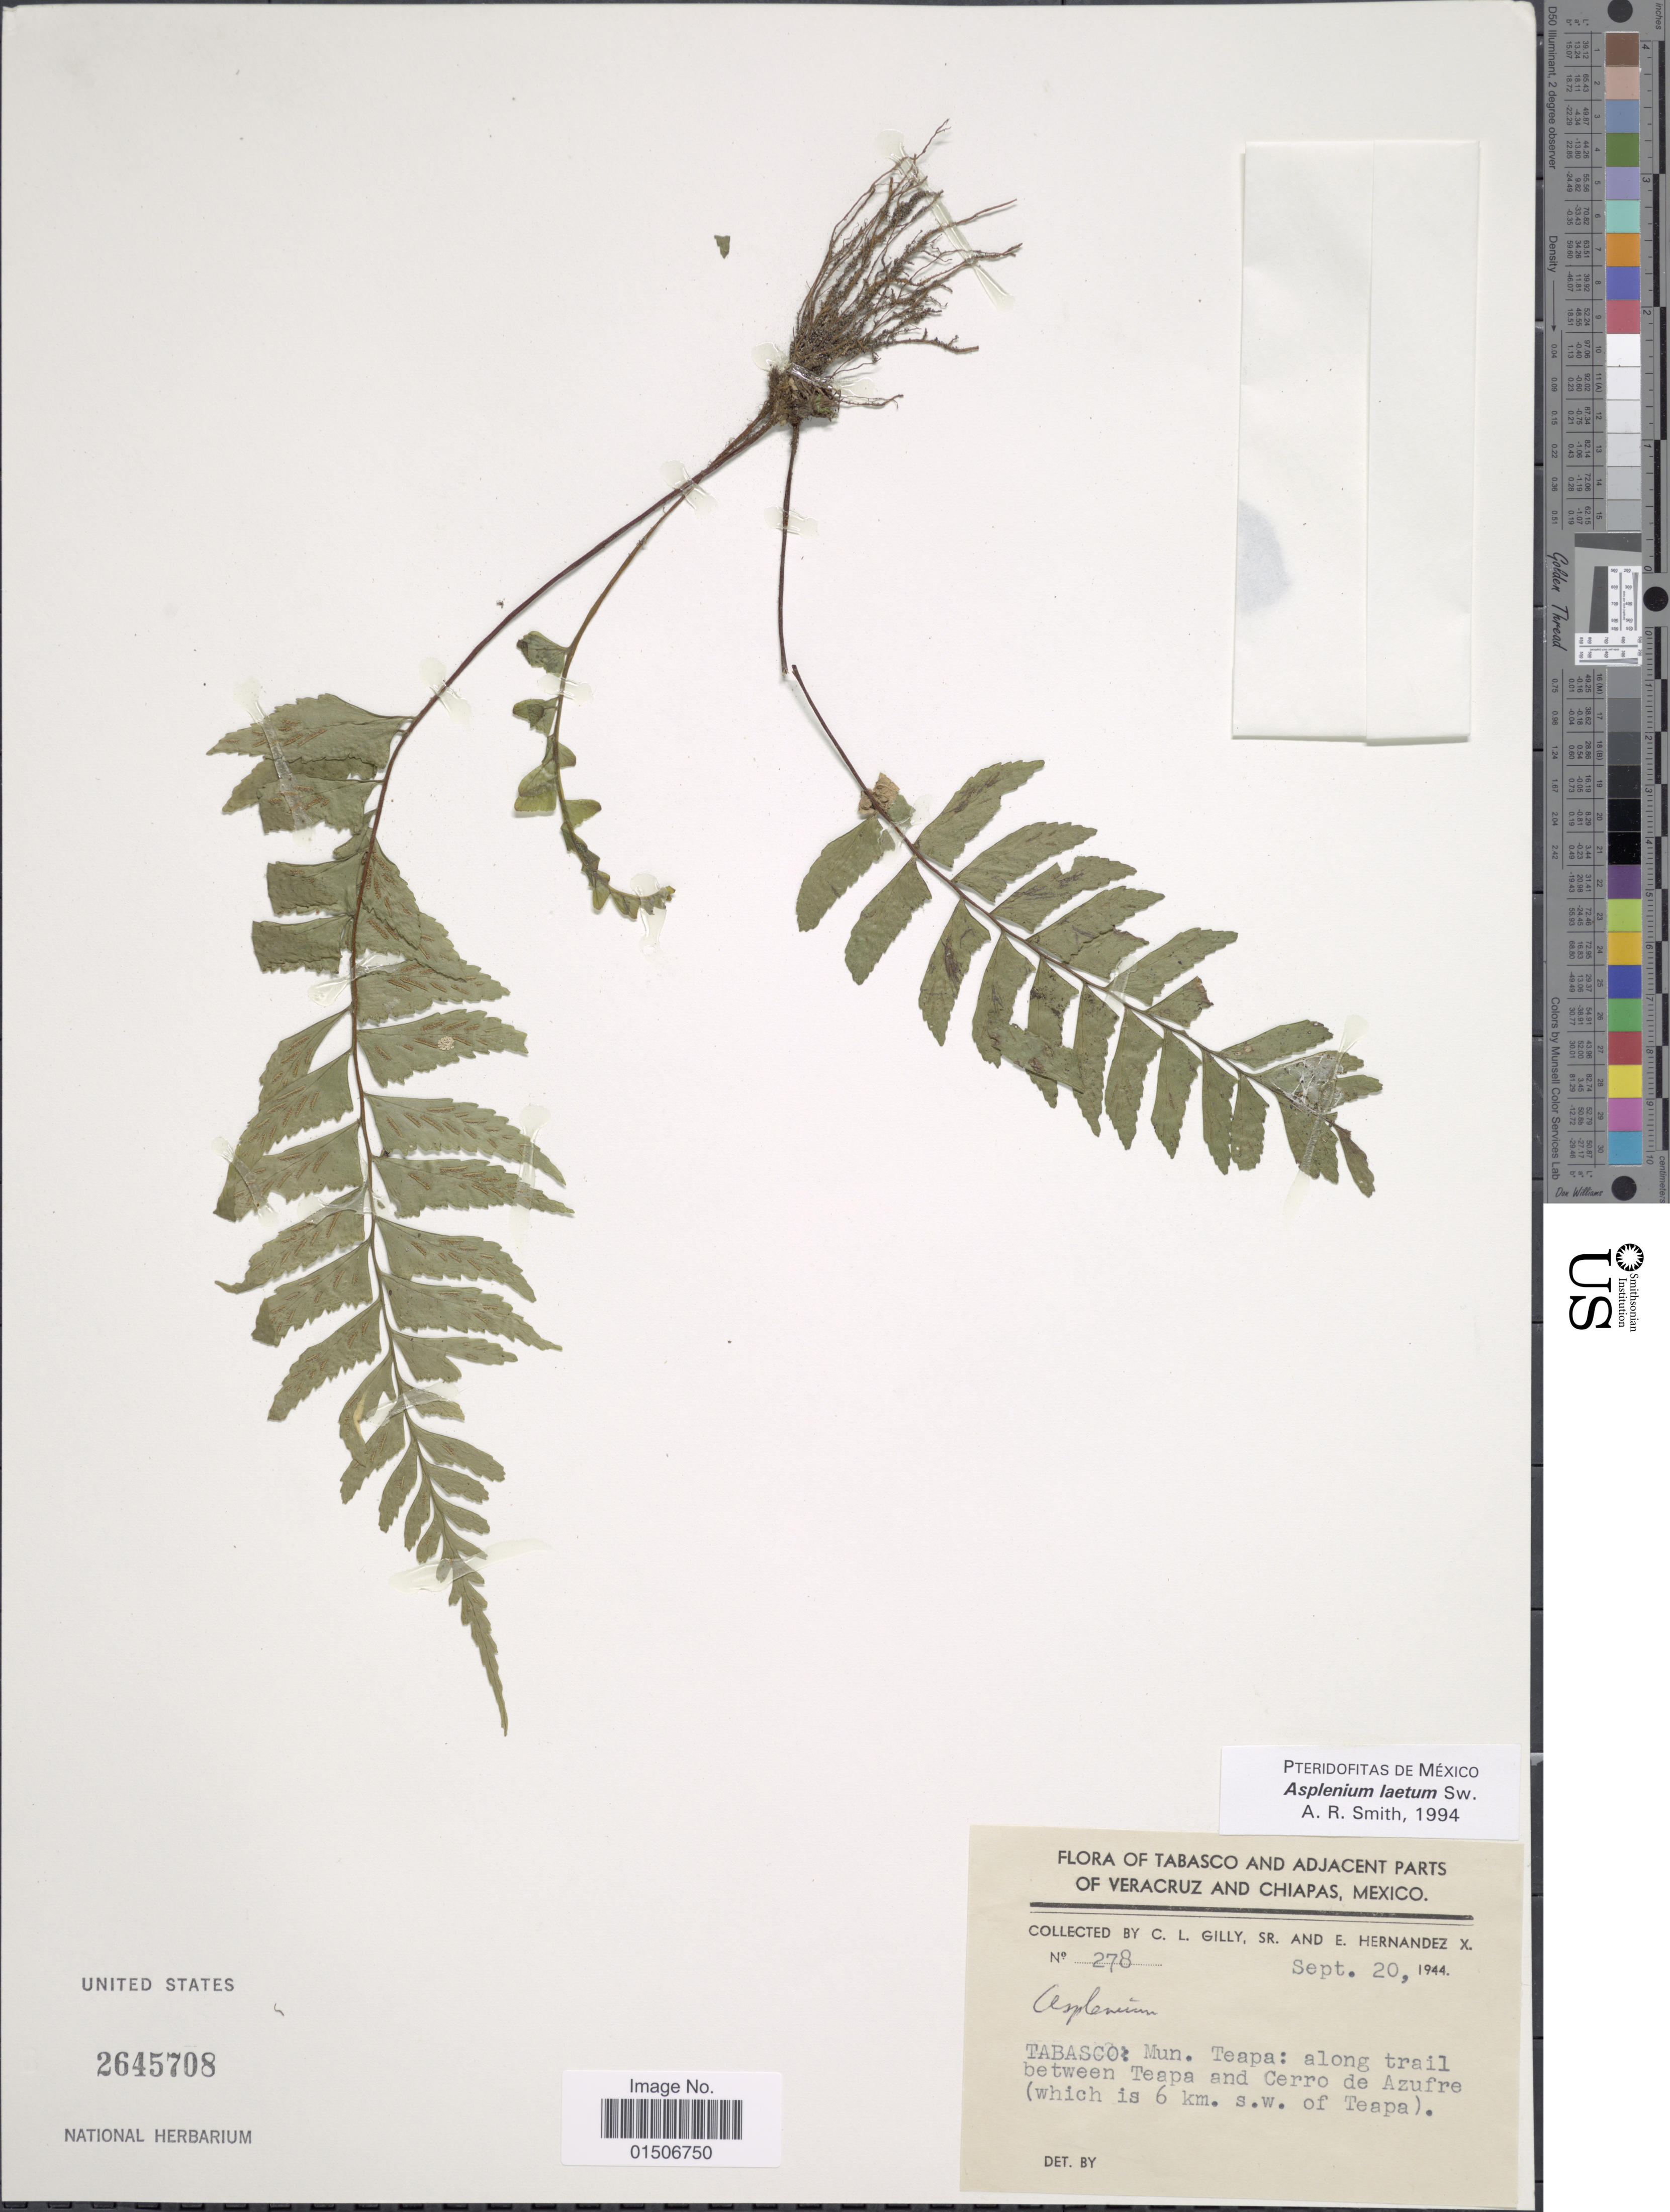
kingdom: Plantae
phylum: Tracheophyta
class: Polypodiopsida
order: Polypodiales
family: Aspleniaceae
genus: Asplenium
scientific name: Asplenium laetum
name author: Sw.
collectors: C. Gilly, S. Hernández & E. Hernandez X.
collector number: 278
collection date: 1944-09-20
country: Mexico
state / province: Tabasco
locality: Mun. Teapa: along trail between Teapa and Cerro de Azufre (which is 6 km. s.w. of Teapa)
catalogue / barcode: US 2645708